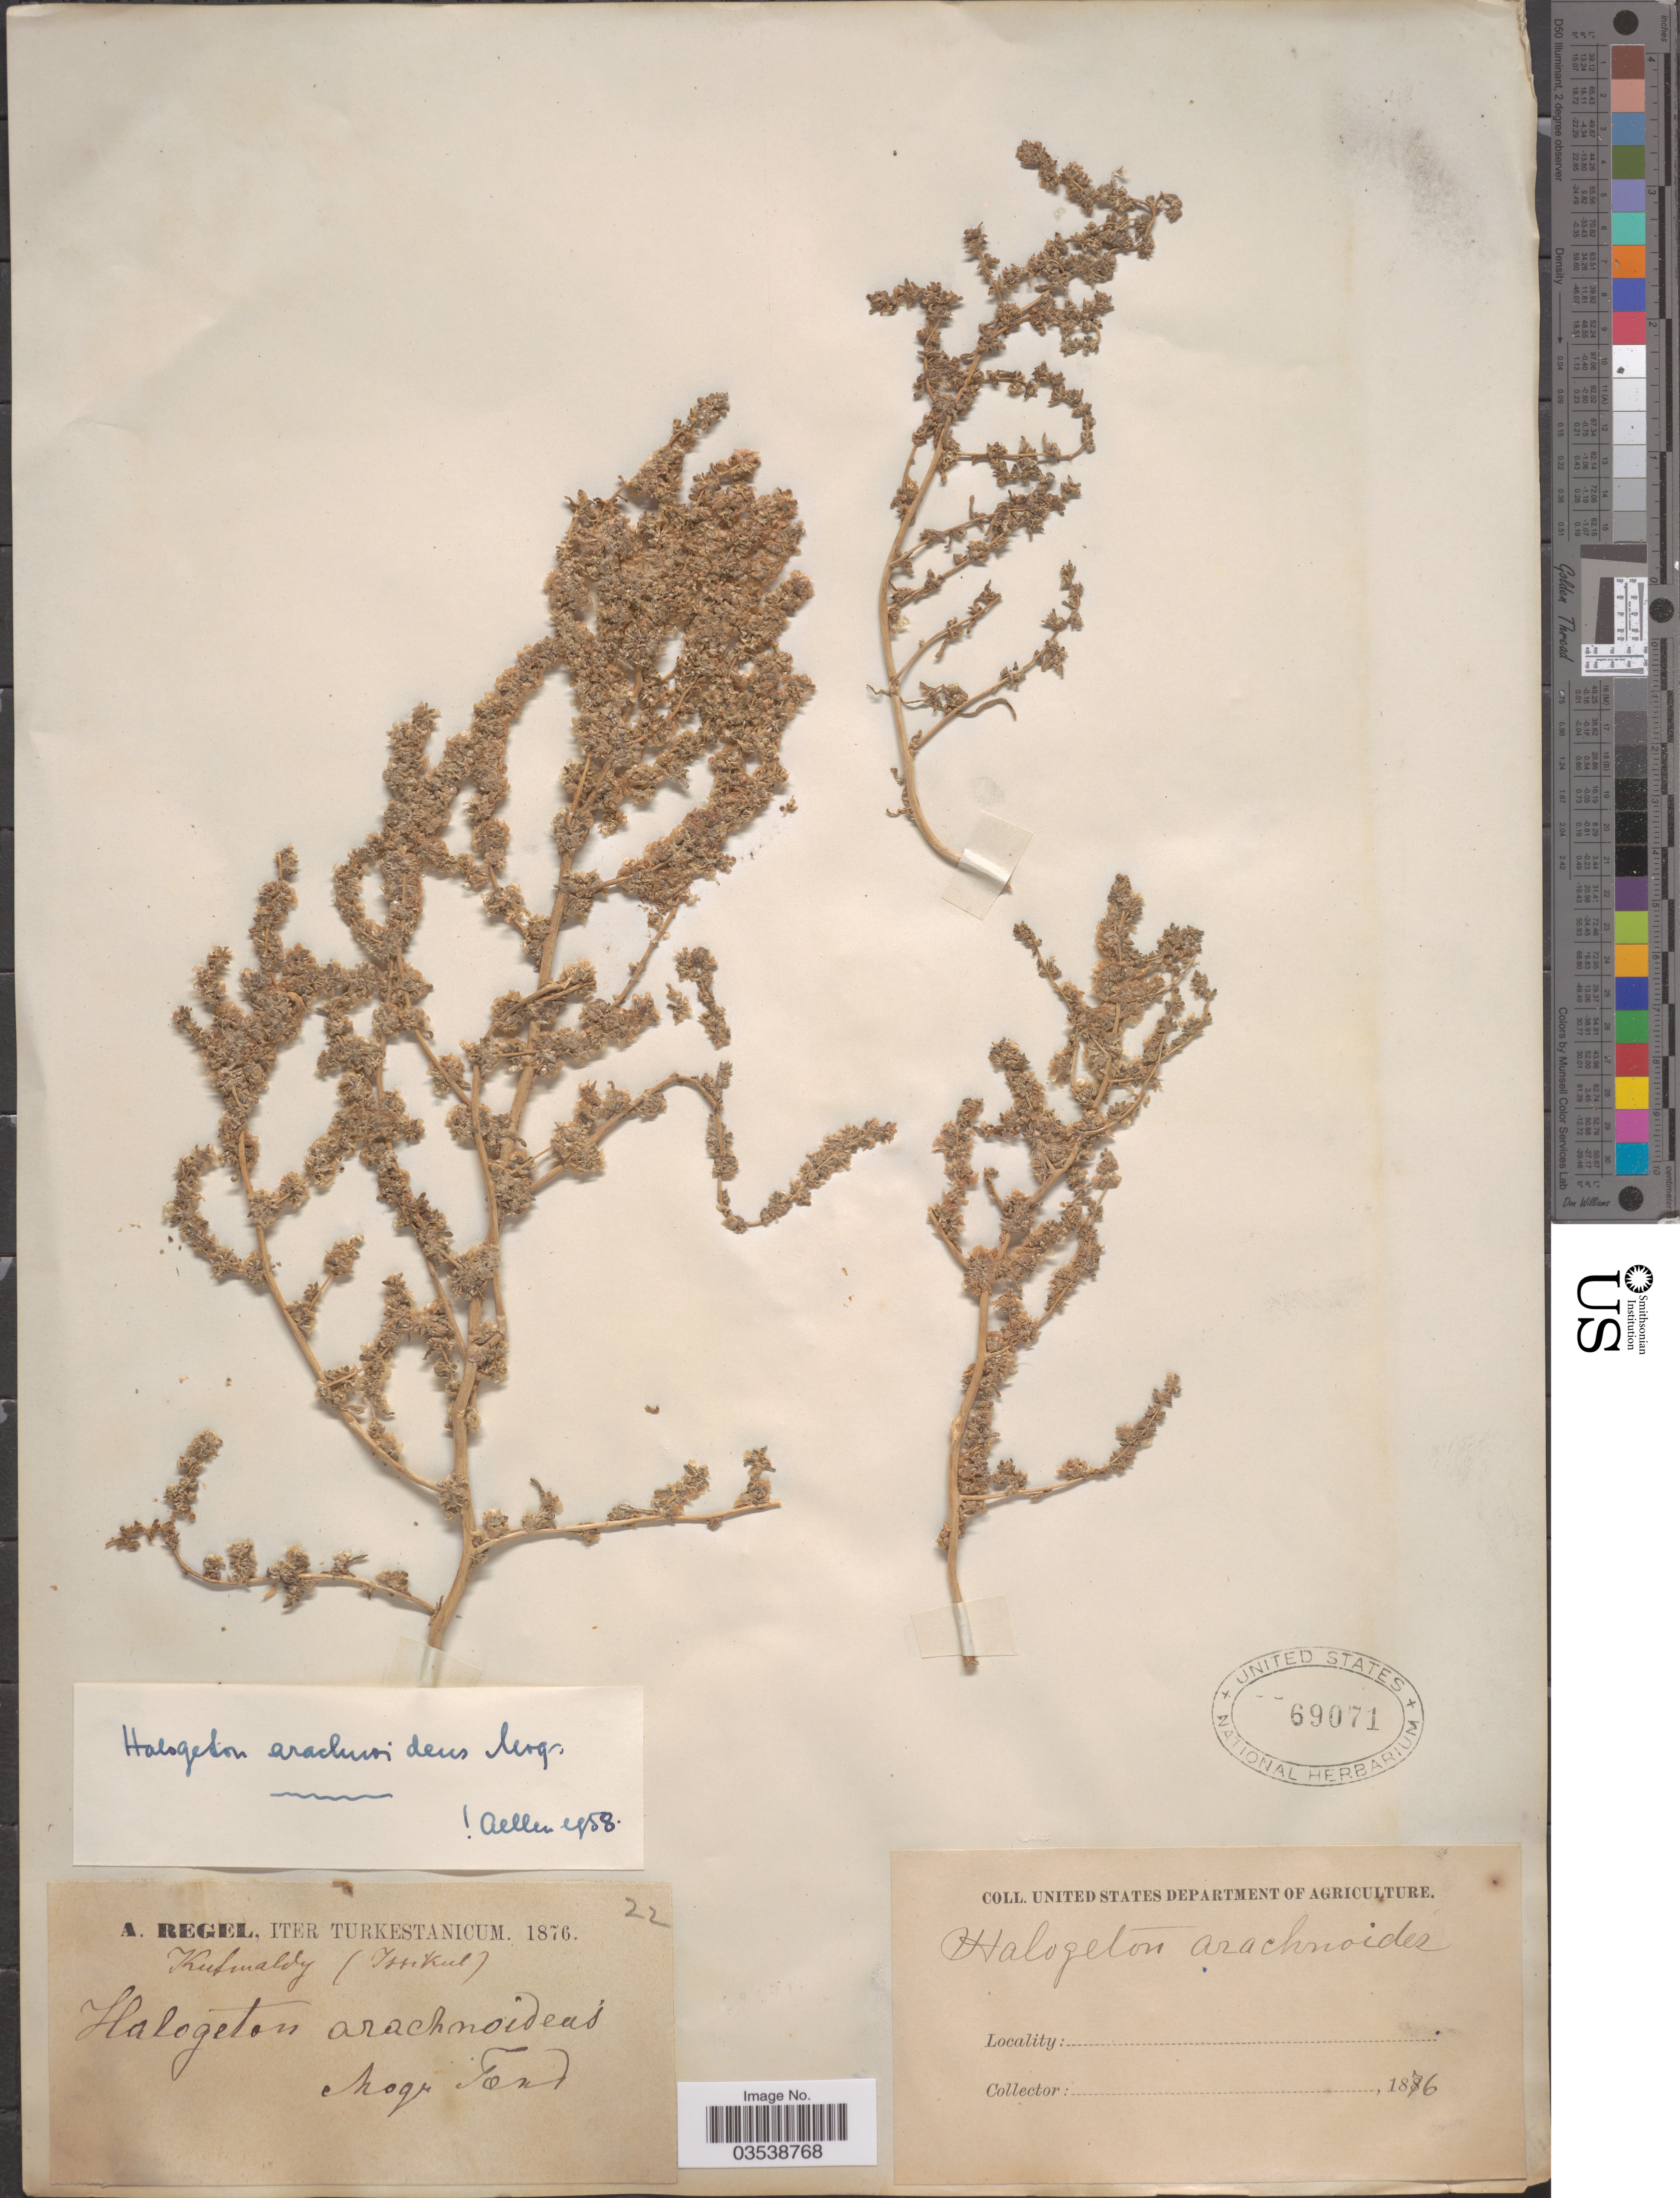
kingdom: Plantae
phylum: Tracheophyta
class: Magnoliopsida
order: Caryophyllales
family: Amaranthaceae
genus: Halogeton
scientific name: Halogeton arachnoideus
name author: (Bunge) Moq.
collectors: A. Regel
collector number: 22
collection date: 1876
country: Kyrgyzstan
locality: Iter Turkestanicum. Kufmaldy [interpreted] (Issikul). Moq fan [interpreted] [unsure placement]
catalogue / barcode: US 69071